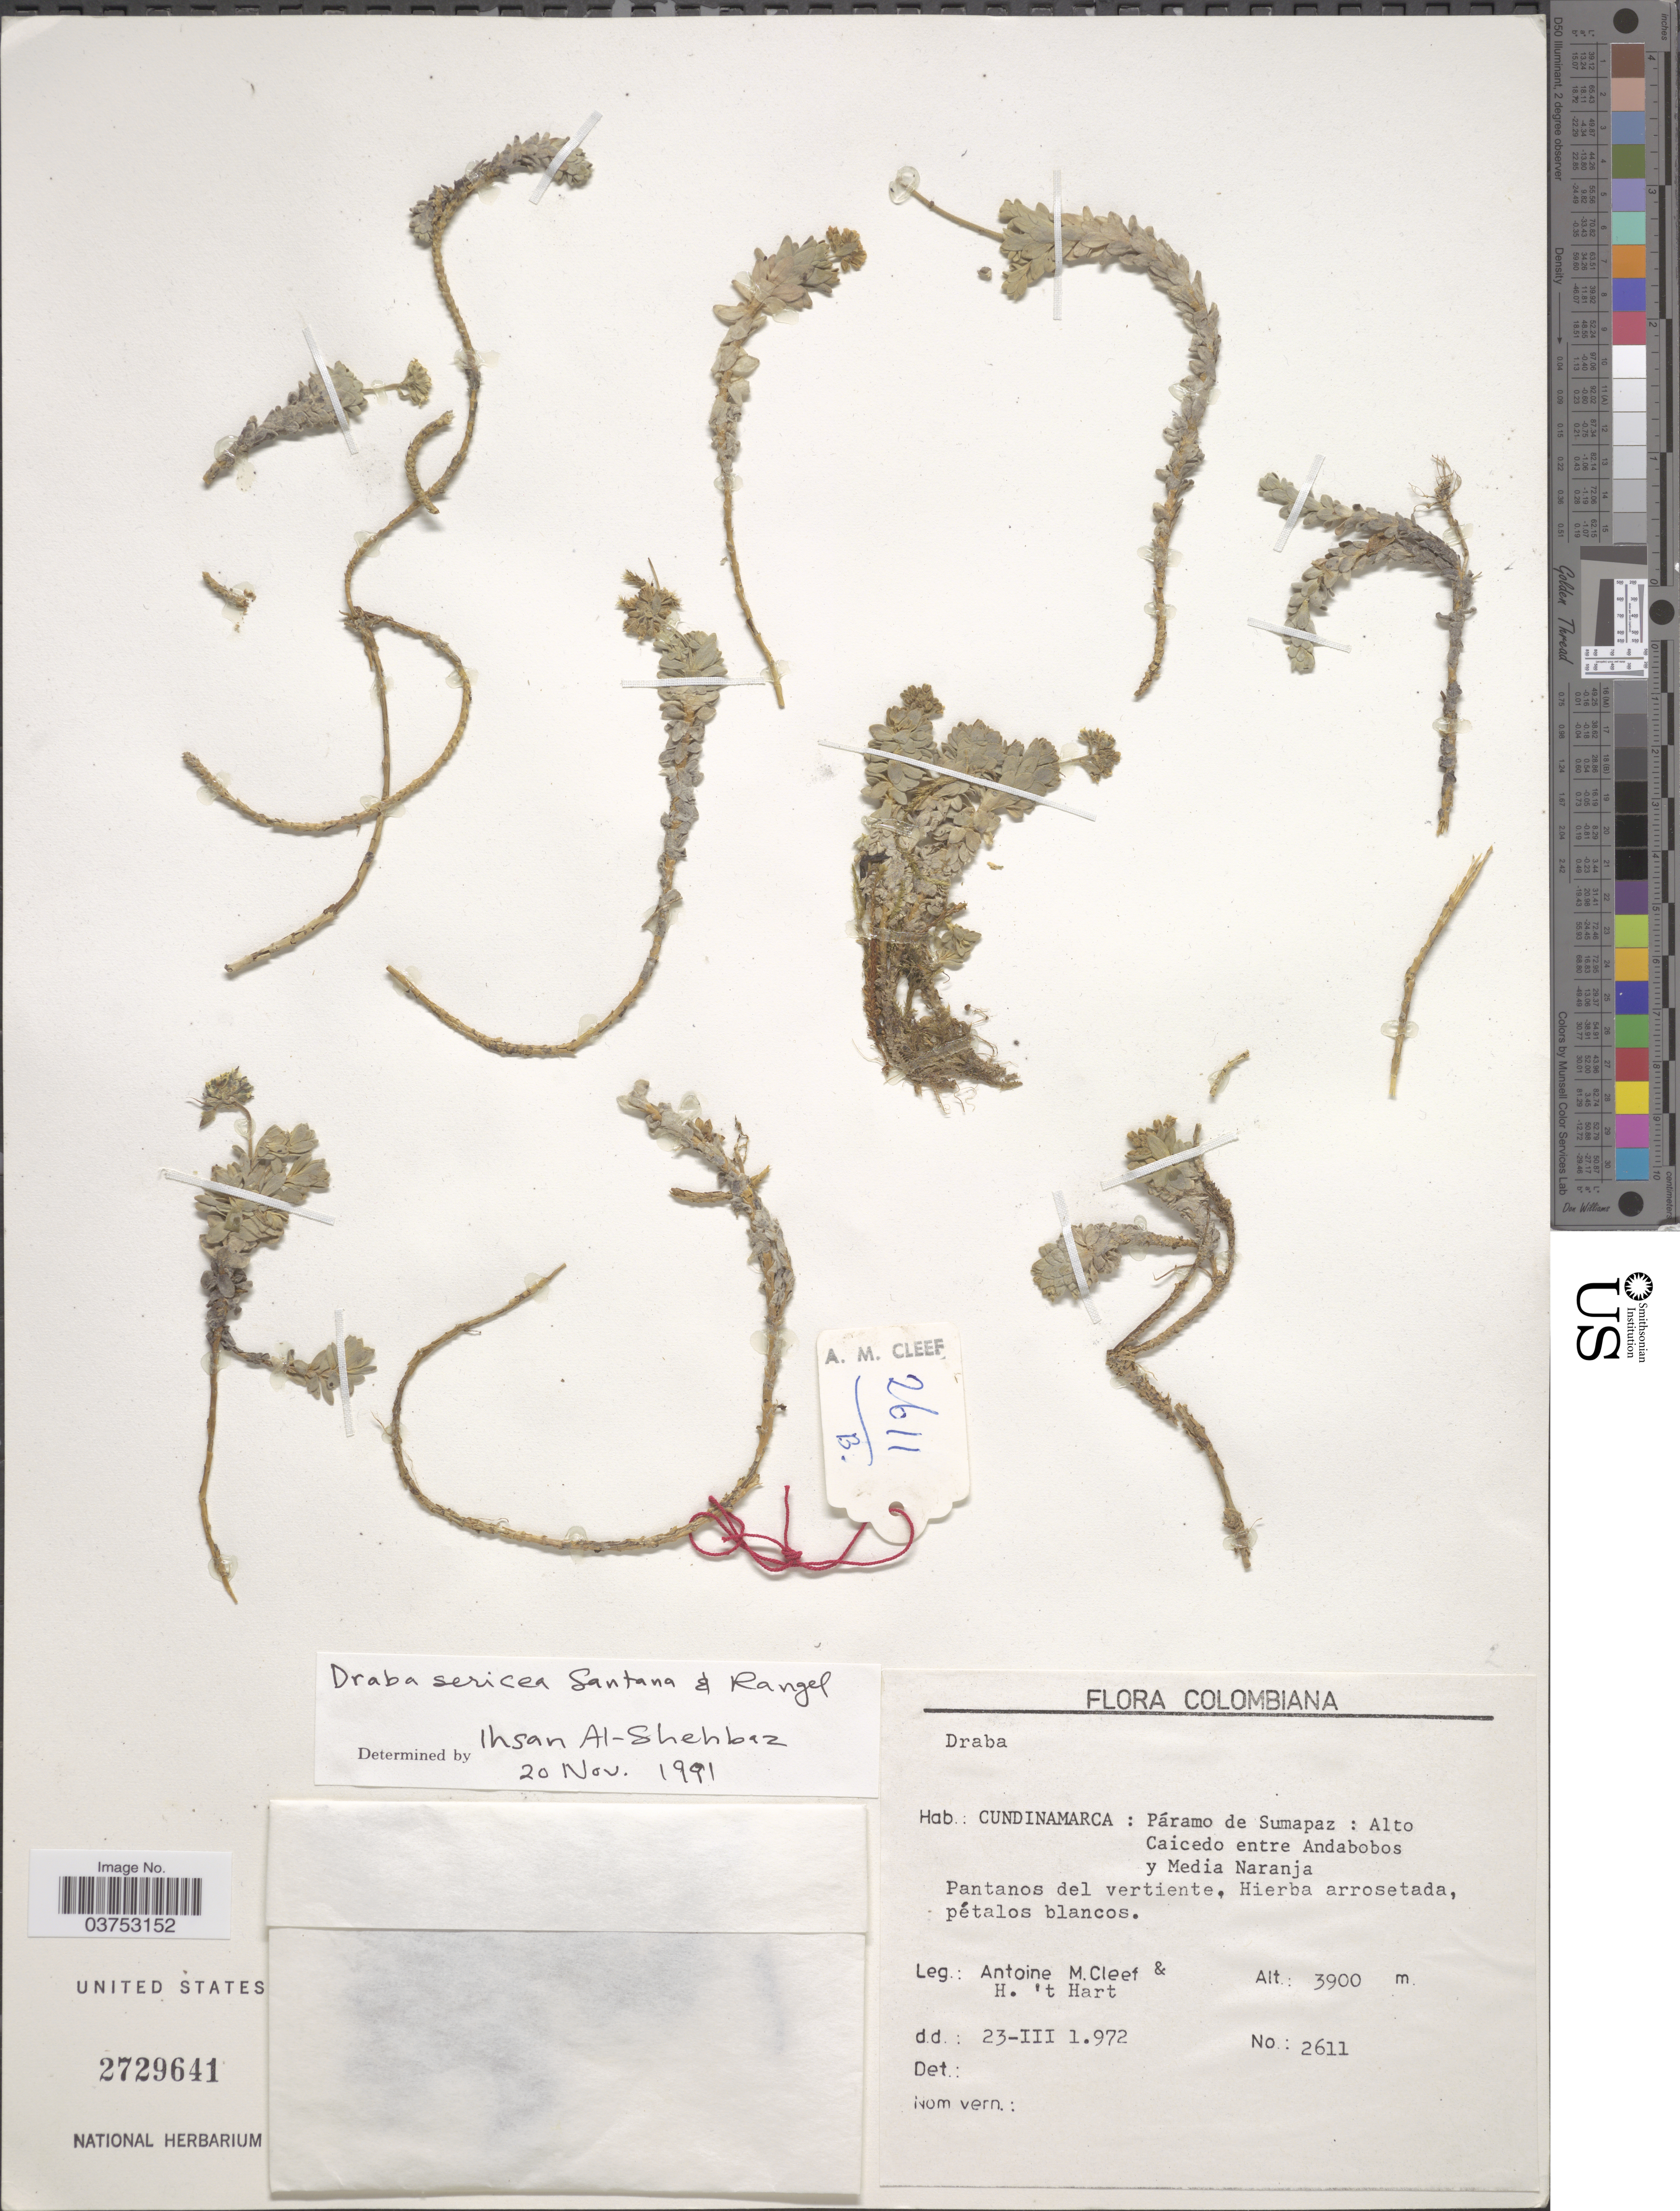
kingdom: Plantae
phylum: Tracheophyta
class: Magnoliopsida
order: Brassicales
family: Brassicaceae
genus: Draba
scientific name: Draba sericea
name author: Santana & J.O. Rangel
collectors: A. M. Cleef & H. Hart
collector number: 2611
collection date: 1972-03-23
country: Colombia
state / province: Cundinamarca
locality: Páramo de Sumapaz: Alto Caicedo entre Andabobos y Media Naranja.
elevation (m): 3900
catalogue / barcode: US 2729641